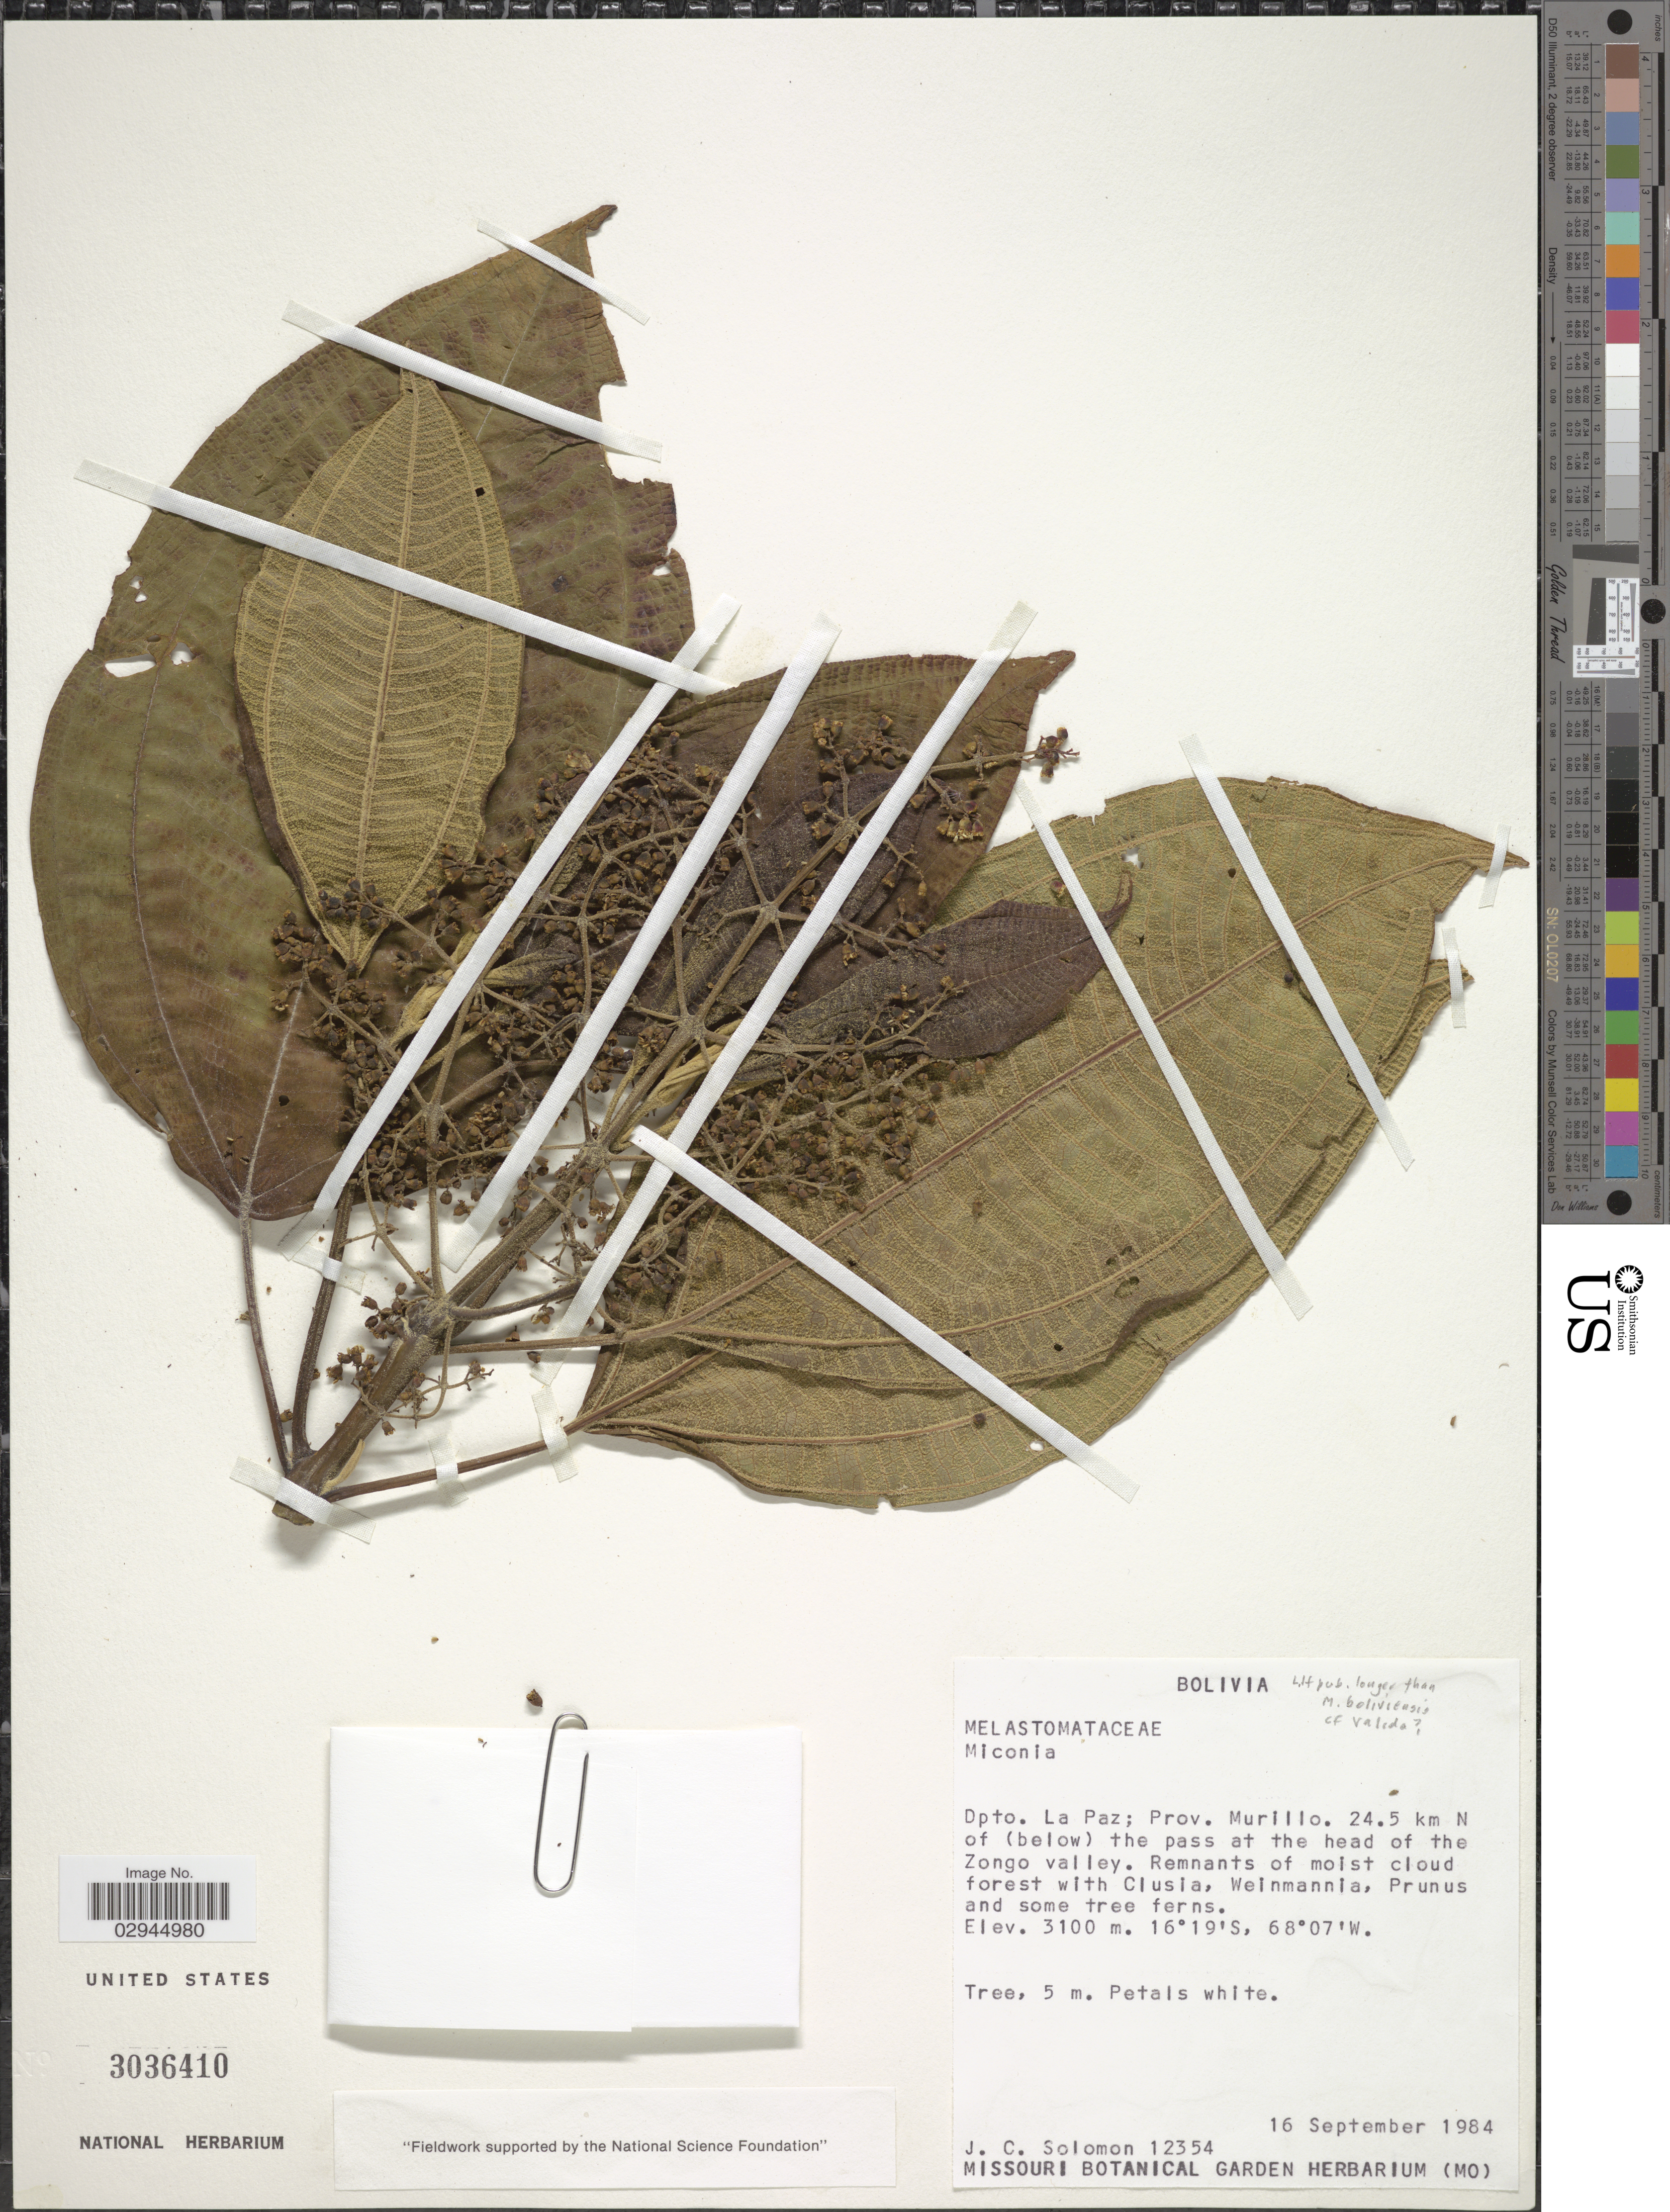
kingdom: Plantae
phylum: Tracheophyta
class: Magnoliopsida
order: Myrtales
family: Melastomataceae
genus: Miconia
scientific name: Miconia sp.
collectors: J. C. Solomon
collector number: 12354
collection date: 1984-09-16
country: Bolivia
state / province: La Paz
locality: Dpto. La Paz; Prov. Murillo. 24.5 km N of (below) the pass at the head of the Zongo valley.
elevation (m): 3100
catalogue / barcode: US 3036410